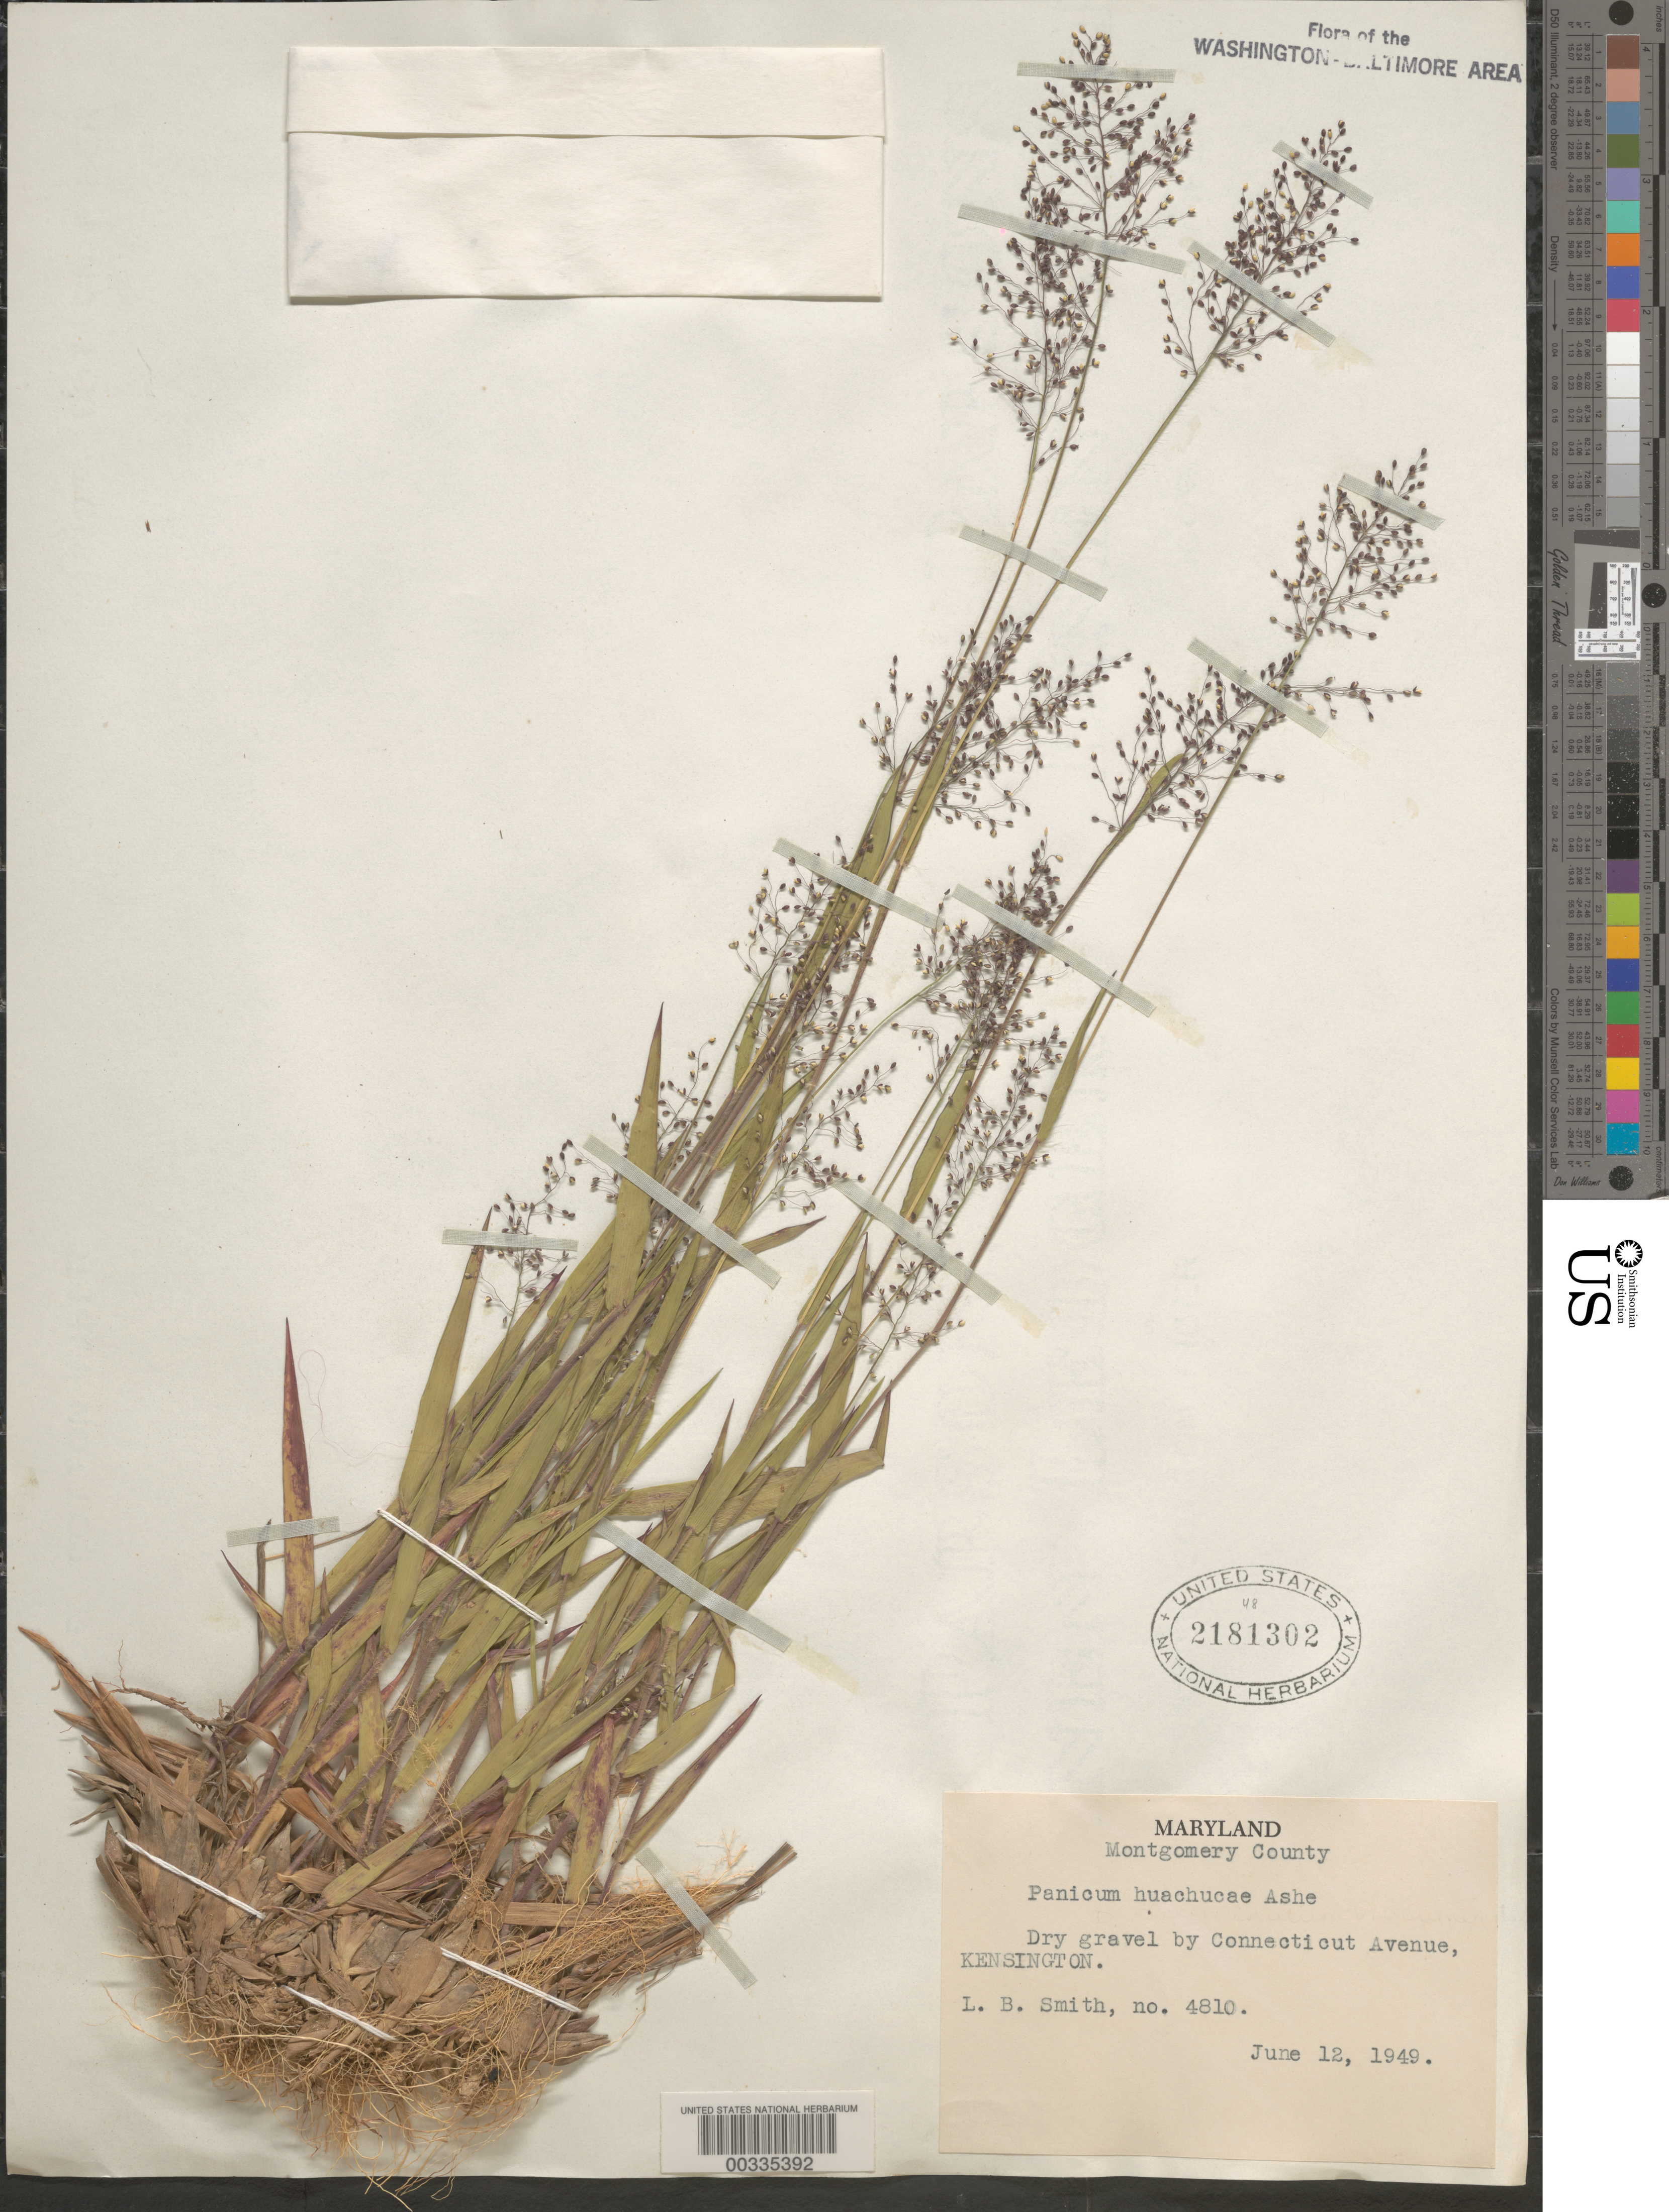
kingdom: Plantae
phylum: Tracheophyta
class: Liliopsida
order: Poales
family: Poaceae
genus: Dichanthelium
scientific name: Dichanthelium acuminatum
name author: (Sw.) Gould & C.A. Clark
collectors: L. Smith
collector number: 4810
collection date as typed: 12 Jun 1949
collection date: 1949-06-12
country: United States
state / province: Maryland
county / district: Montgomery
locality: Connecticut Ave., Kensington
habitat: Dry gravel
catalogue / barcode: US 2181302